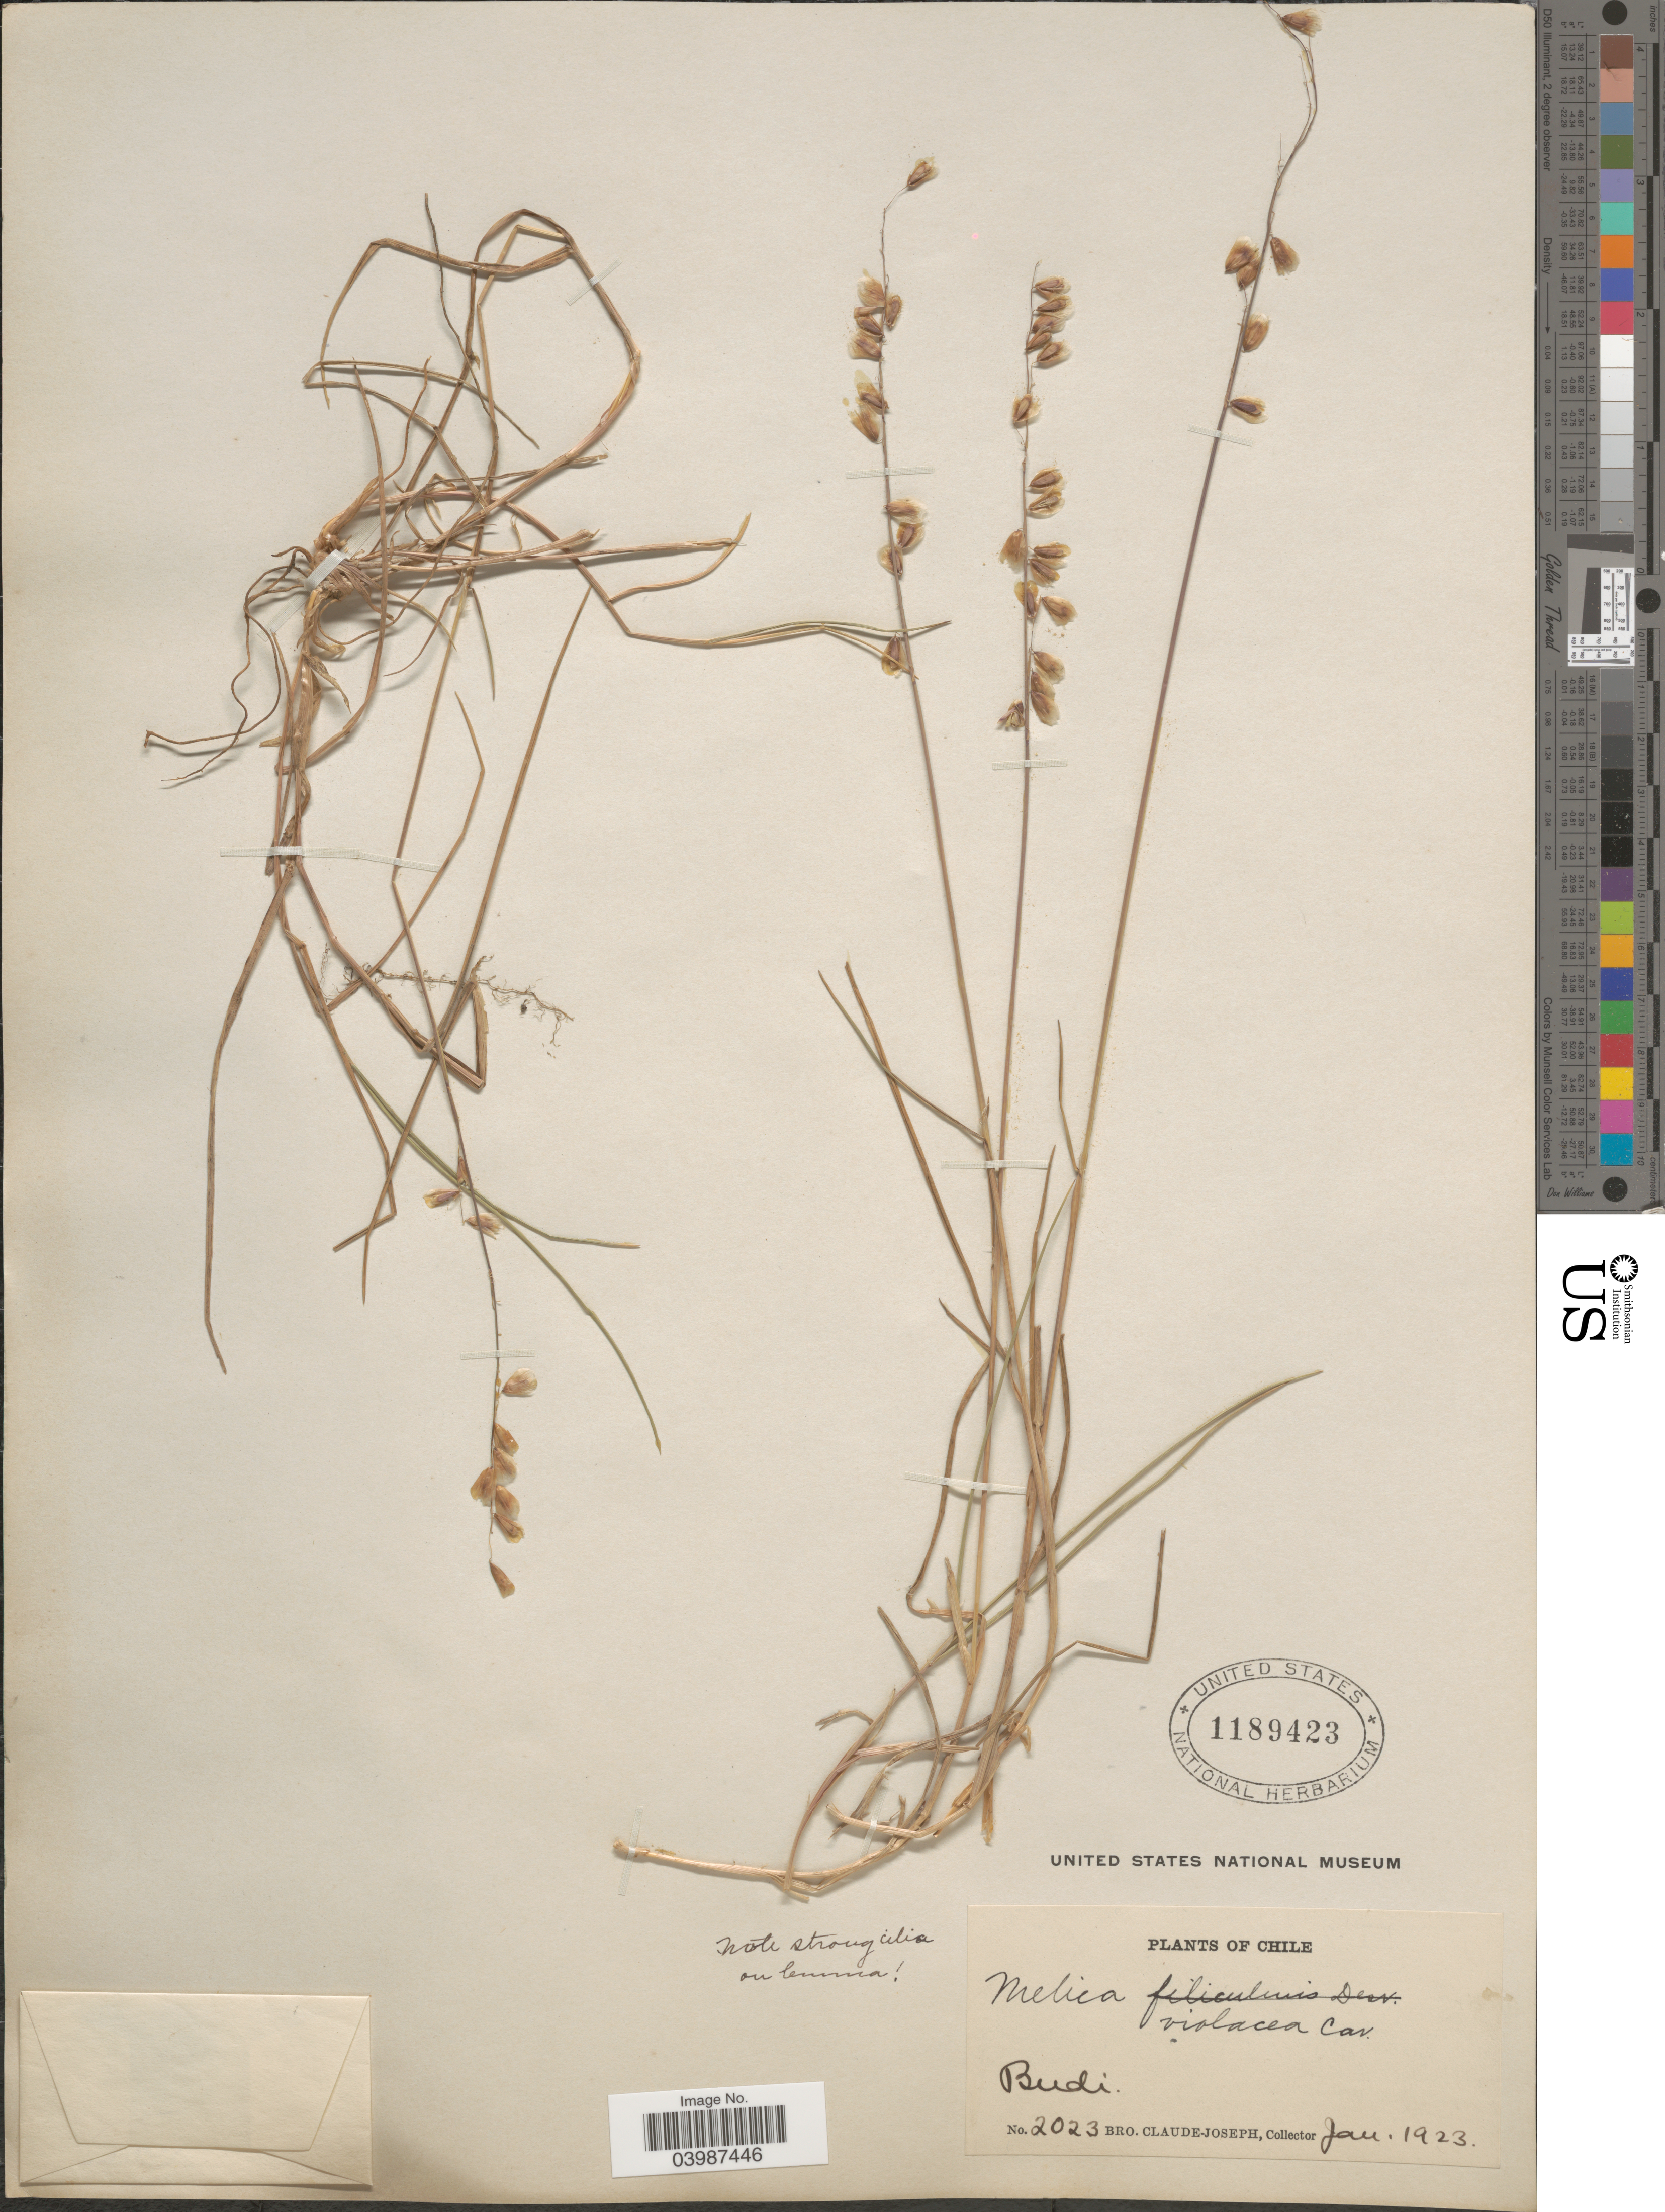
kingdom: Plantae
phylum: Tracheophyta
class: Liliopsida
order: Poales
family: Poaceae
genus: Melica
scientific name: Melica violacea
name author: Cav.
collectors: Bro. Claude-Joseph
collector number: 2023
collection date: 1923-01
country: Chile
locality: Budi.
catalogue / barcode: US 1189423